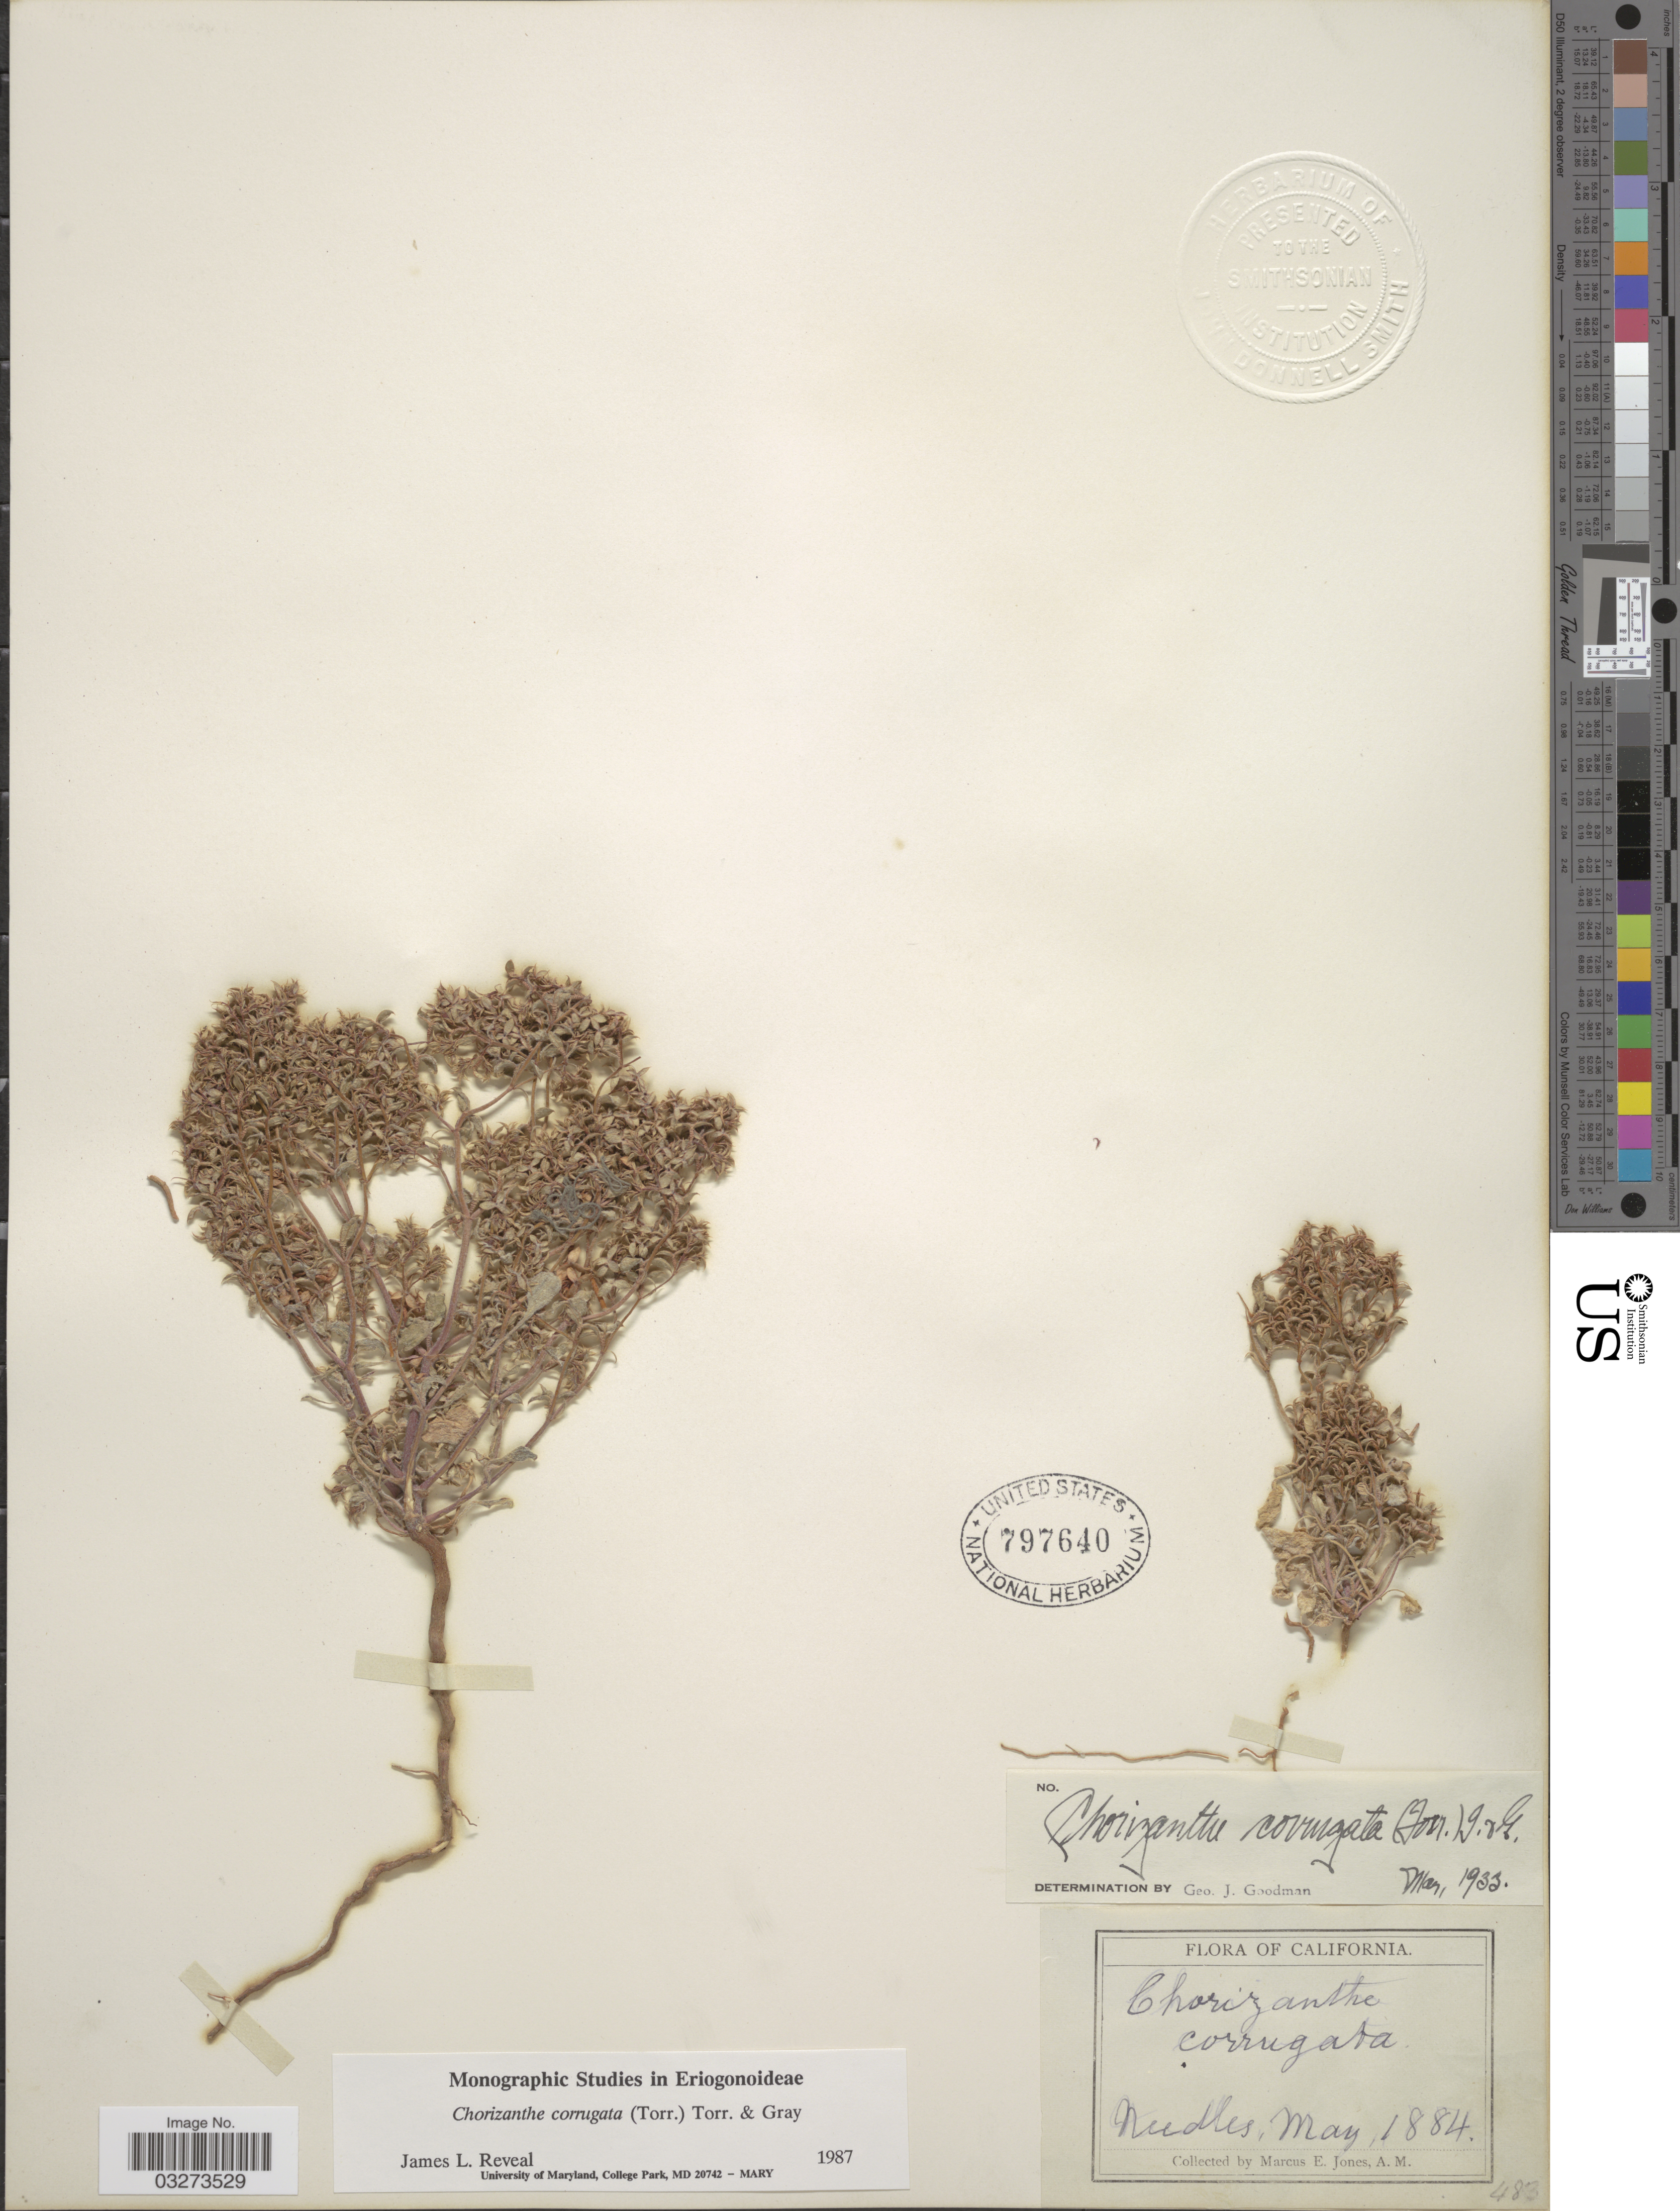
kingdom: Plantae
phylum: Tracheophyta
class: Magnoliopsida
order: Caryophyllales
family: Polygonaceae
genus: Chorizanthe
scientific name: Chorizanthe corrugata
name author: Torr. & A. Gray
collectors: M. E. Jones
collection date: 1884-05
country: United States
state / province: California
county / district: San Bernardino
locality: Needles.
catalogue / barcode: US 797640